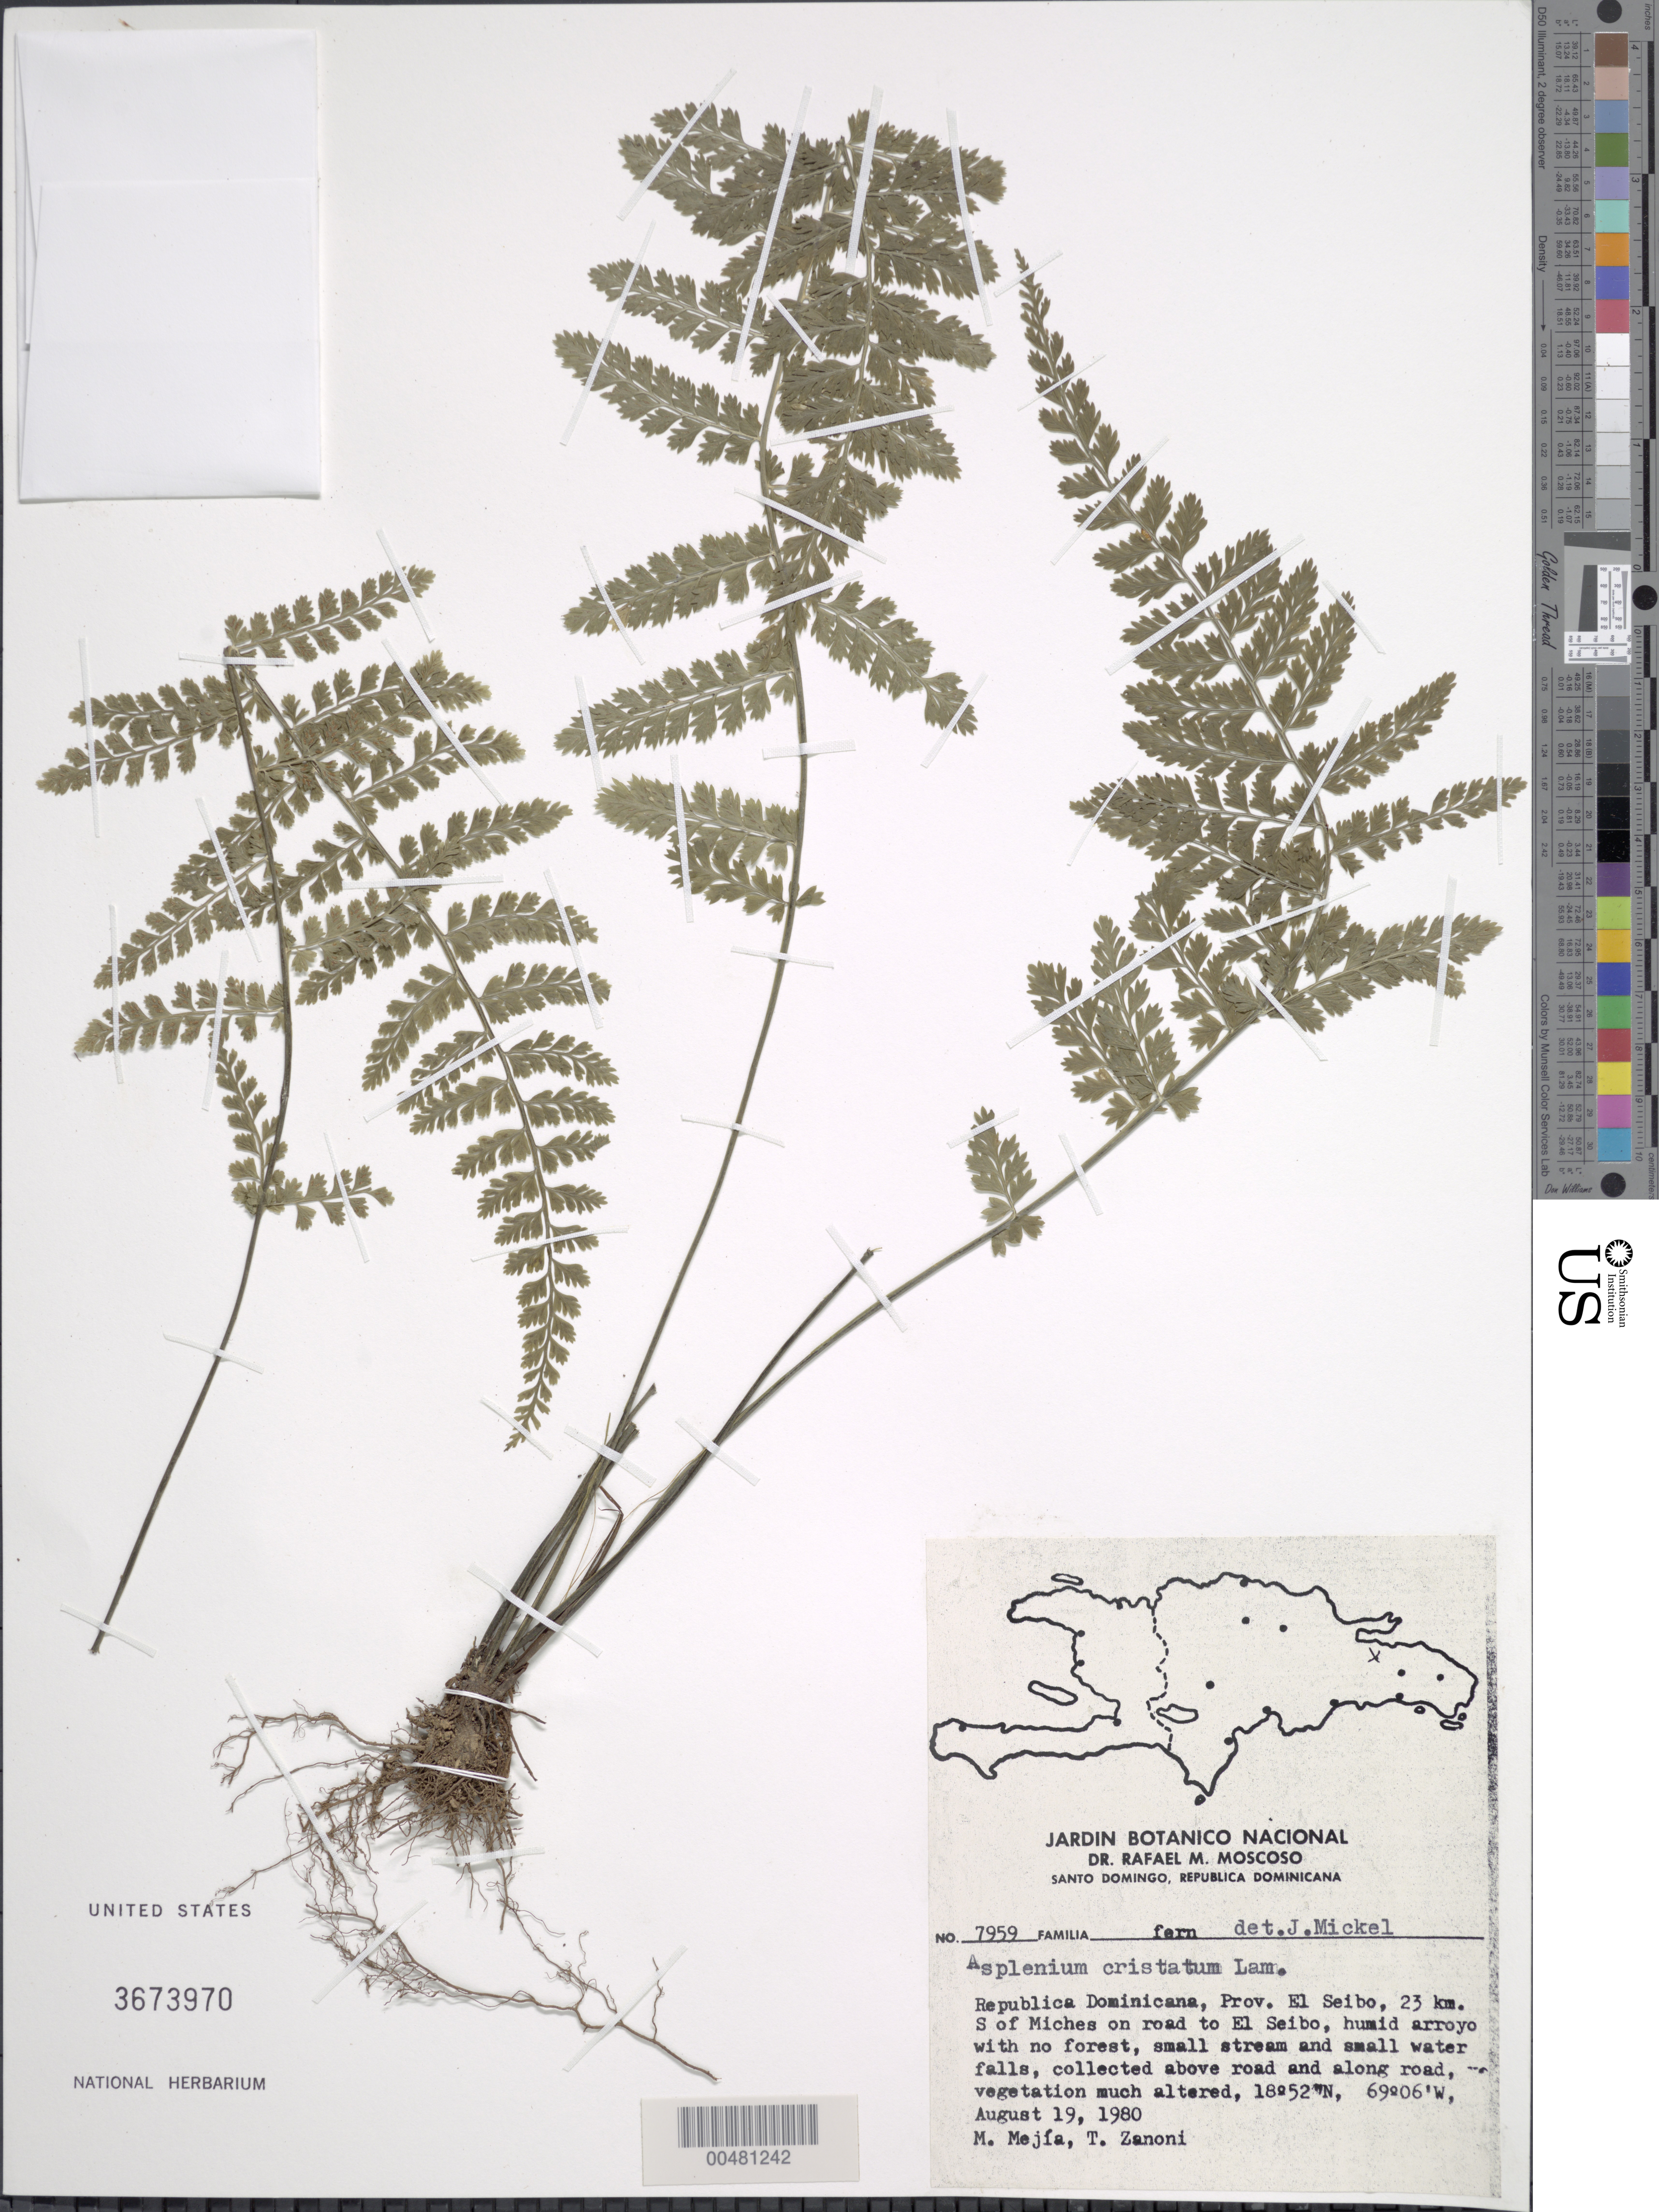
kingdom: Plantae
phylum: Tracheophyta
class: Polypodiopsida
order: Polypodiales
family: Aspleniaceae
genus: Asplenium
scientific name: Asplenium cristatum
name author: Lam.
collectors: M. Mejia & T. A. Zanoni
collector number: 7959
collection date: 1980-08-19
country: Dominican Republic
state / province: El Seibo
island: Hispaniola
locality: Miches, 23 km S, on road to El Seibo.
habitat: Humid arroyo with no forest, small stream and small water falls, collected above road and along road, vegetation much altered.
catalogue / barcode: US 3673970